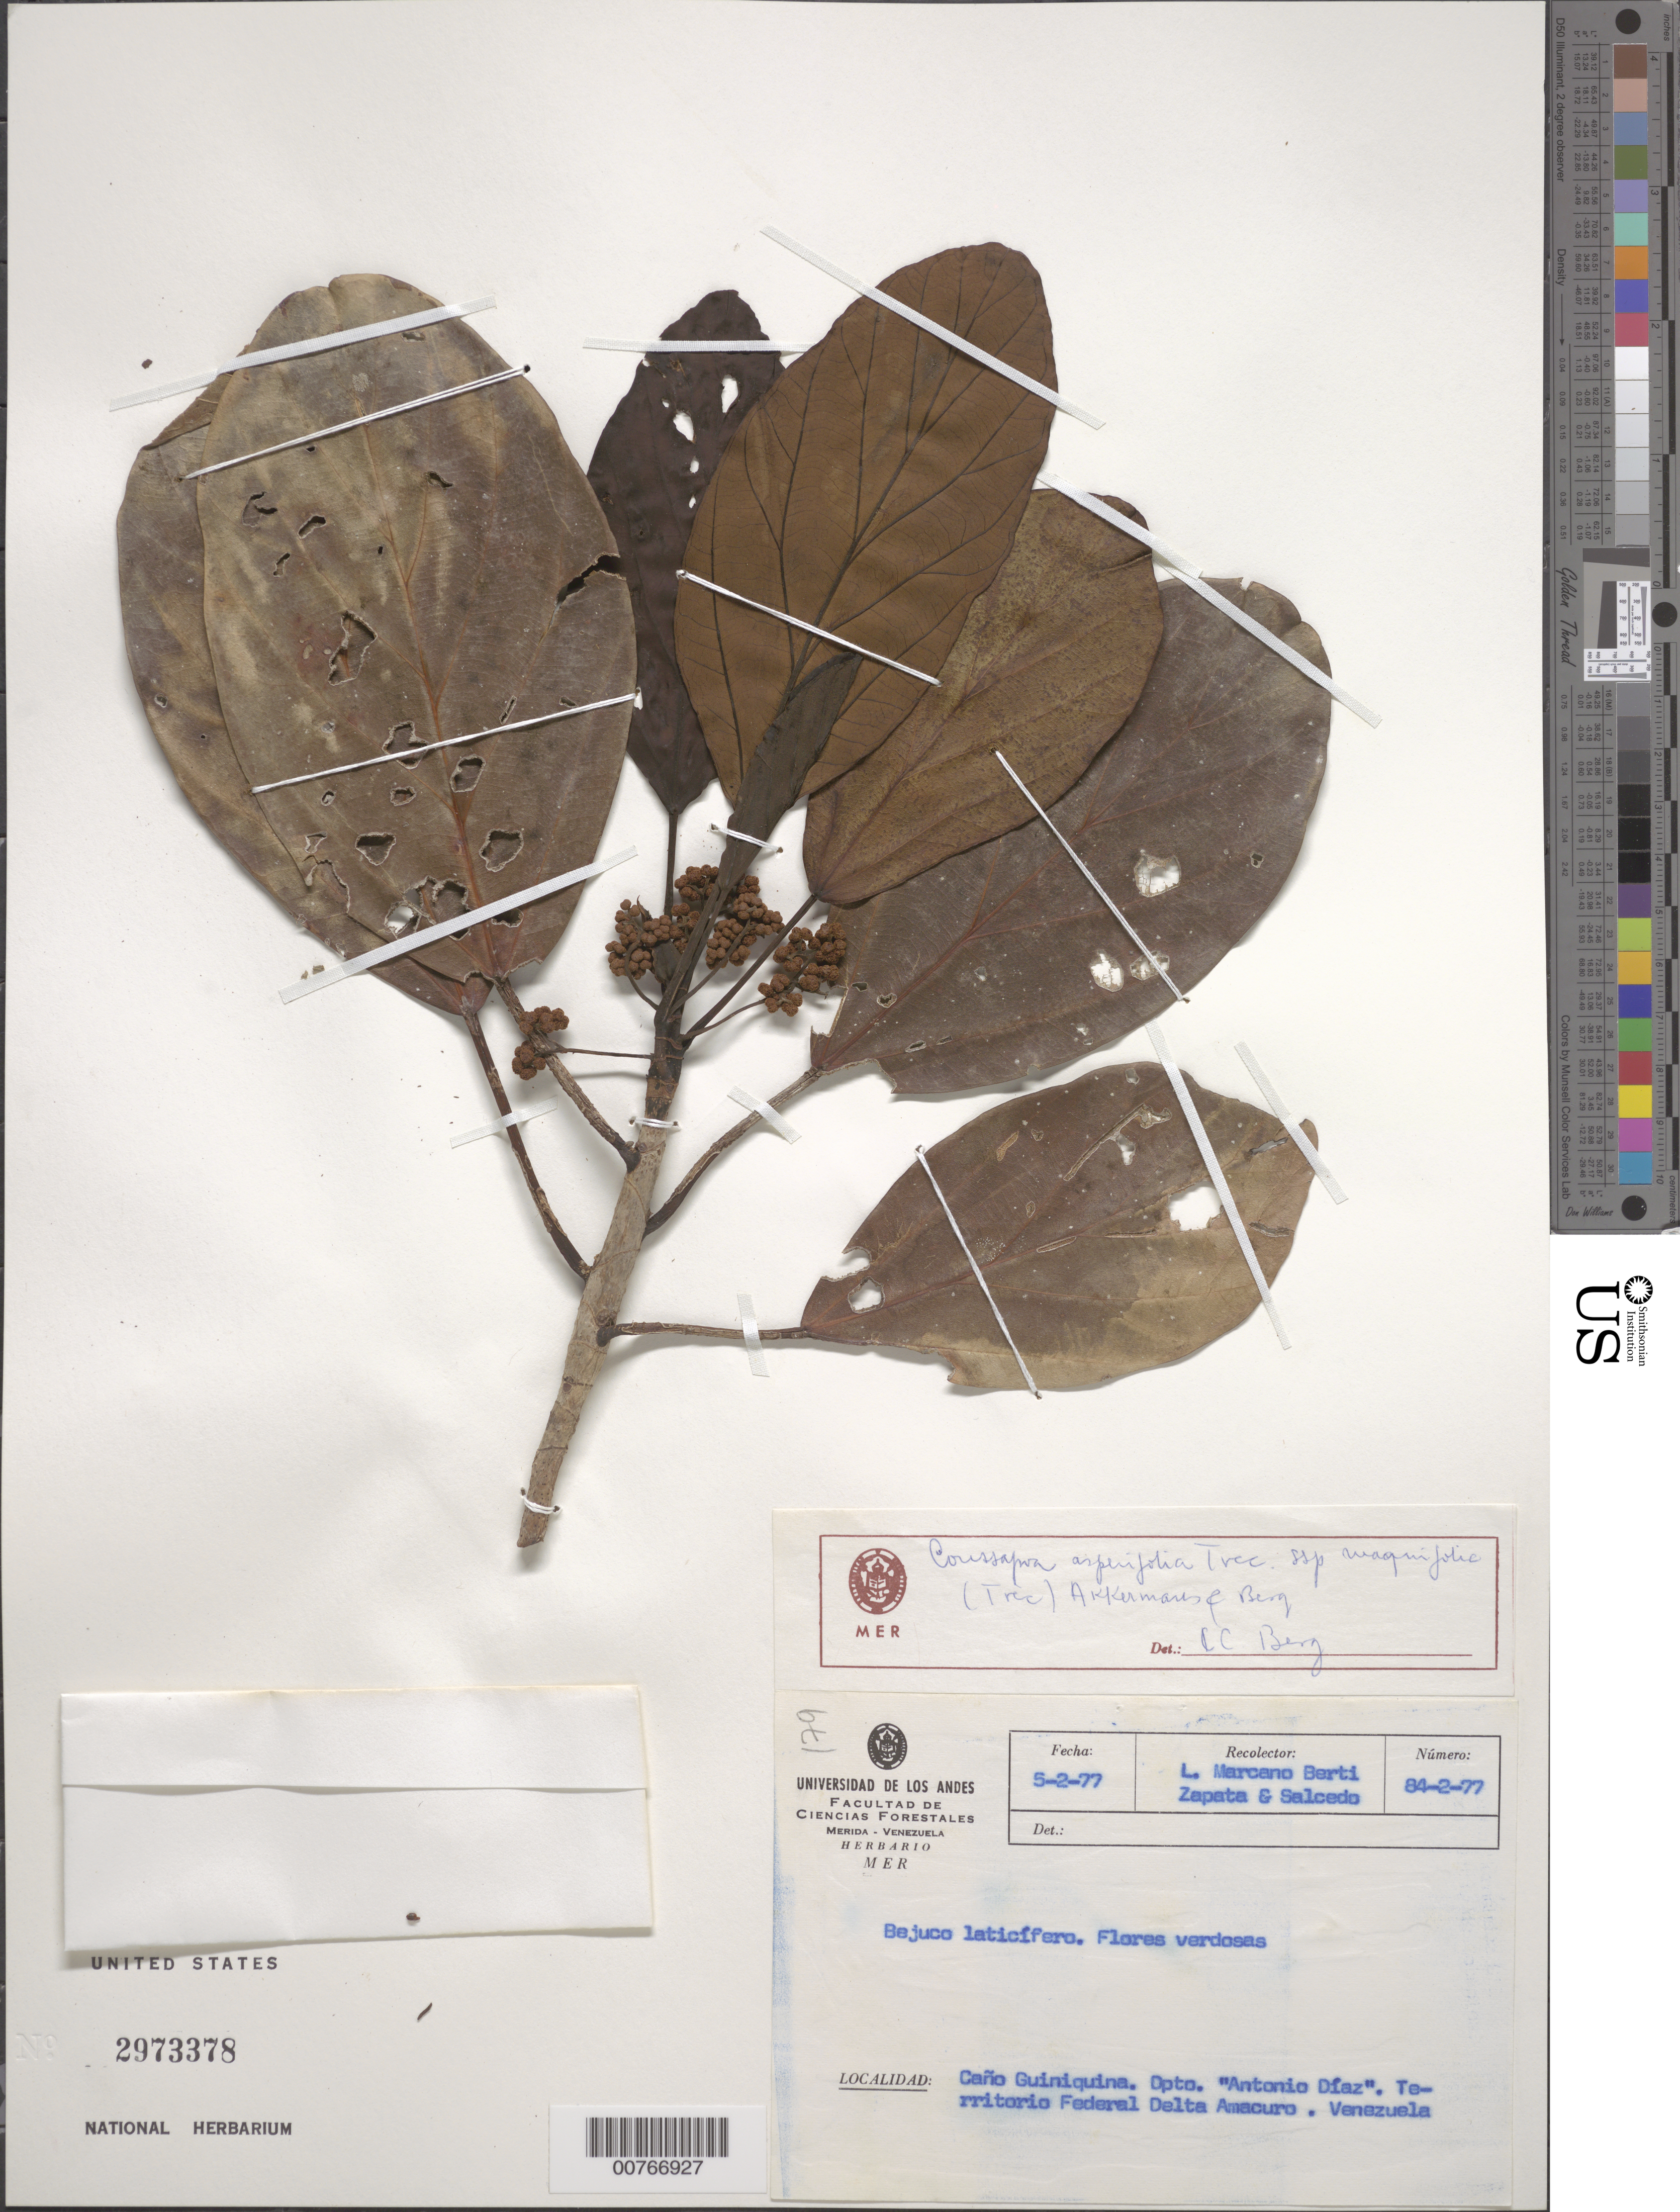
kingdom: Plantae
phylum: Tracheophyta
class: Magnoliopsida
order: Rosales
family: Urticaceae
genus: Coussapoa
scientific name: Coussapoa asperifolia subsp. magnifolia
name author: (Trécul) Akkermans & C.C. Berg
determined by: Berg, C. C.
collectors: L. Marcano-Berti, P. Salcedo & -. Zapata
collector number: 277 84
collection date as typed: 5-Feb-77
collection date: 1977-02-05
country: Venezuela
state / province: Delta Amacuro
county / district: Antonio Díaz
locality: Caño Guiniquina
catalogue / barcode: US 2973378